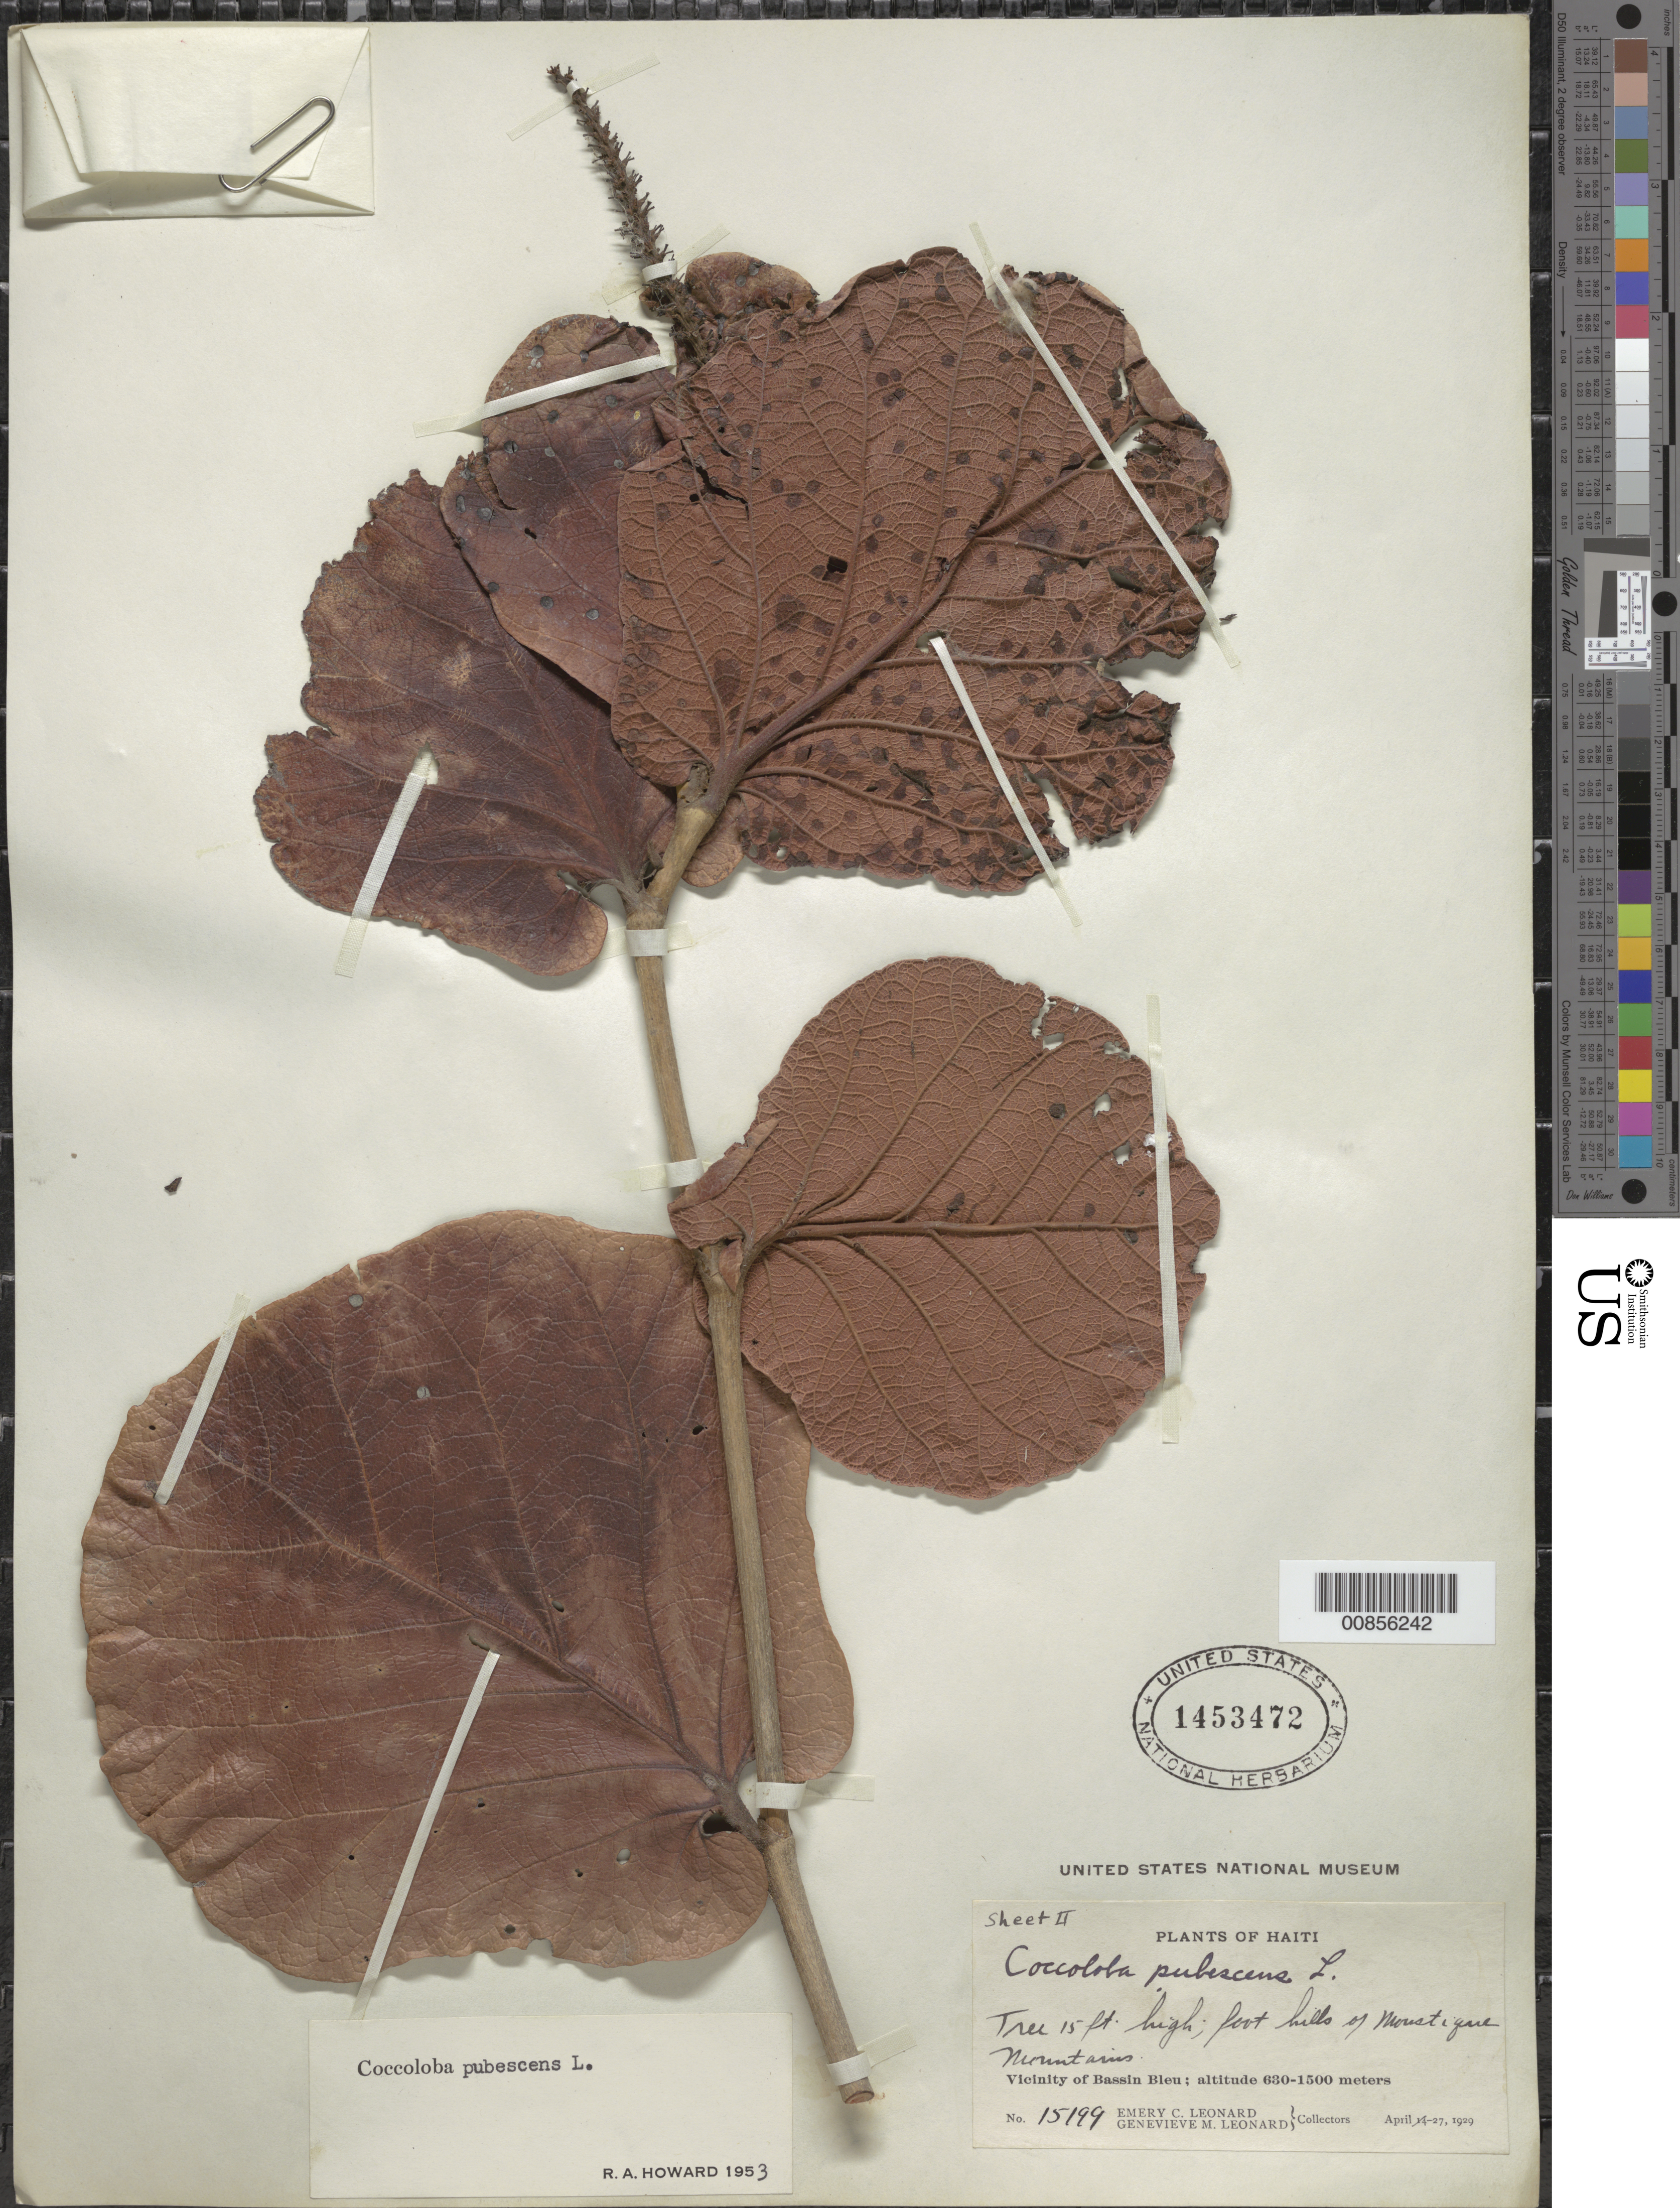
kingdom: Plantae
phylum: Tracheophyta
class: Magnoliopsida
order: Caryophyllales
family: Polygonaceae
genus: Coccoloba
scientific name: Coccoloba pubescens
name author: L.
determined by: Howard, R. A.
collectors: E. C. Leonard & G. M. Leonard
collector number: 15199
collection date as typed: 27 Apr 1929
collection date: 1929-04-27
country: Haiti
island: Hispaniola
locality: Vicinity of Bassin Bleu. Foothills of Moustique Mountains.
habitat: Foothills.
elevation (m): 630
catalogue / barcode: US 1453472